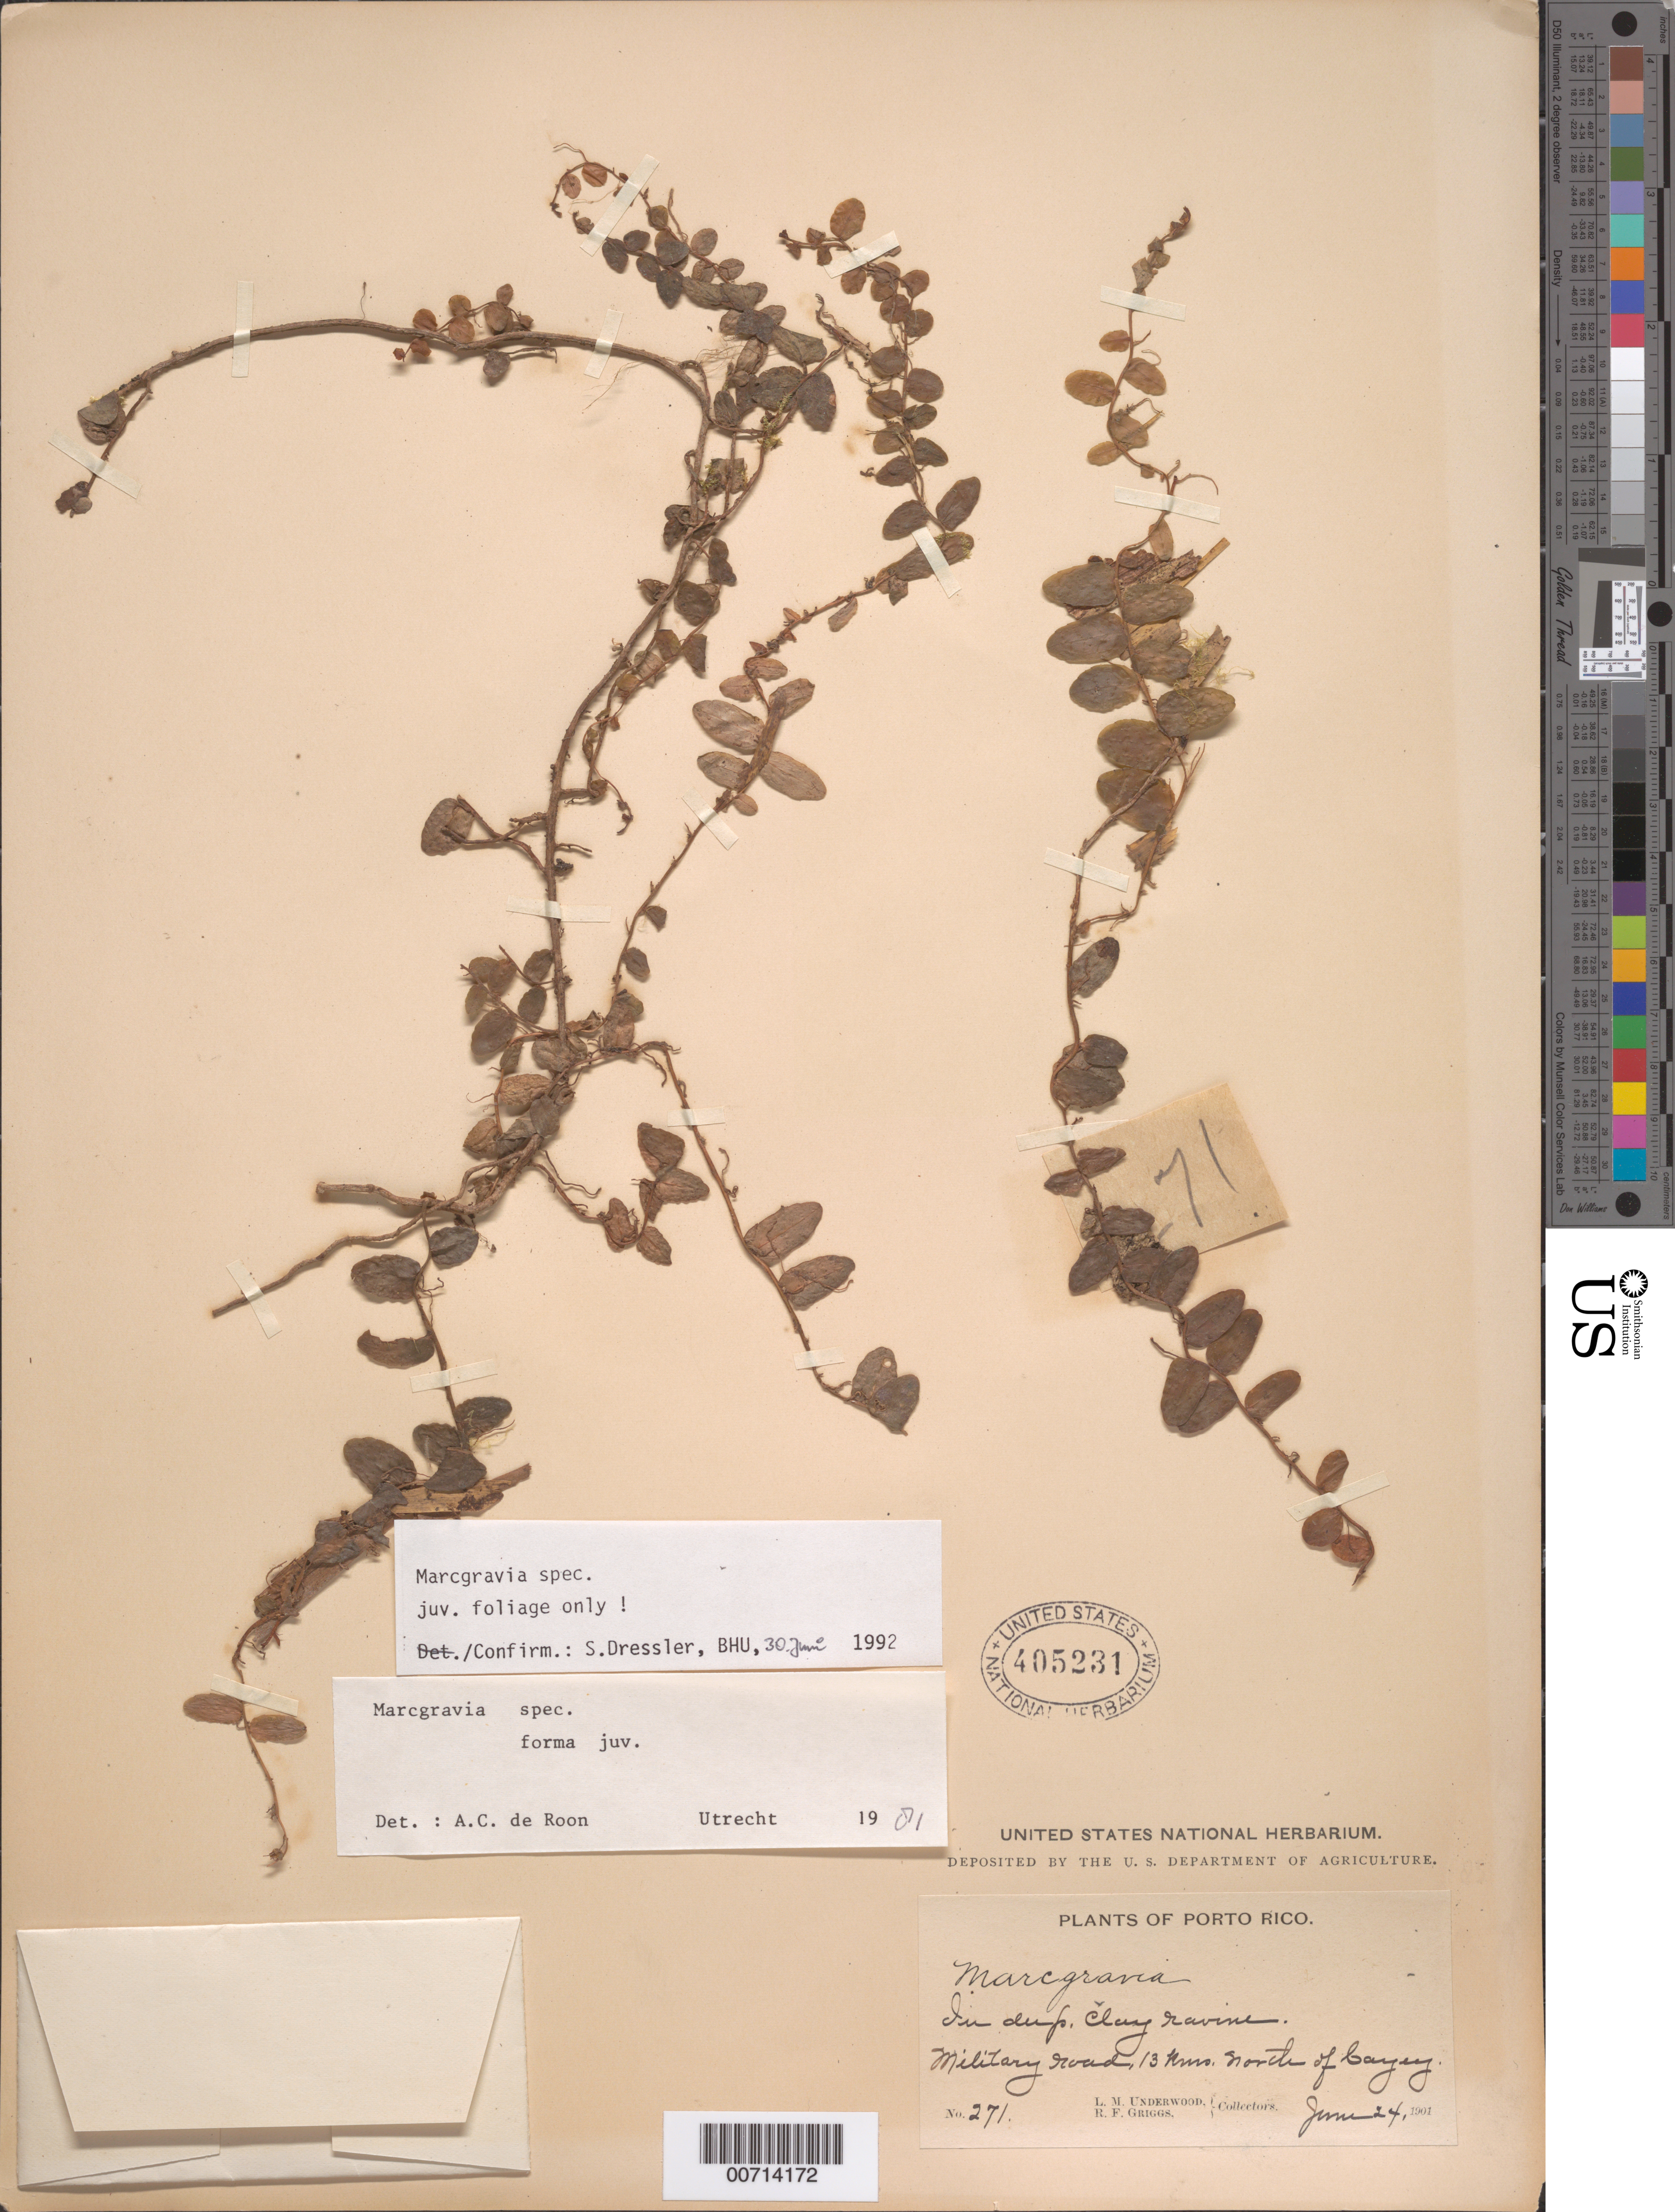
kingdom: Plantae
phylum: Tracheophyta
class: Magnoliopsida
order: Ericales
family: Marcgraviaceae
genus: Marcgravia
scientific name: Marcgravia sp.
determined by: Dressler, Robert Louis, (FLAS), University of Florida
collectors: L. M. Underwood & R. F. Griggs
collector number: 271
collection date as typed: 24 Jun 1901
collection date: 1901-06-24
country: Puerto Rico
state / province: Cayey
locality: Military Road, 13 kms N of Cayey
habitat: In deep clay ravine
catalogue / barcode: US 405231